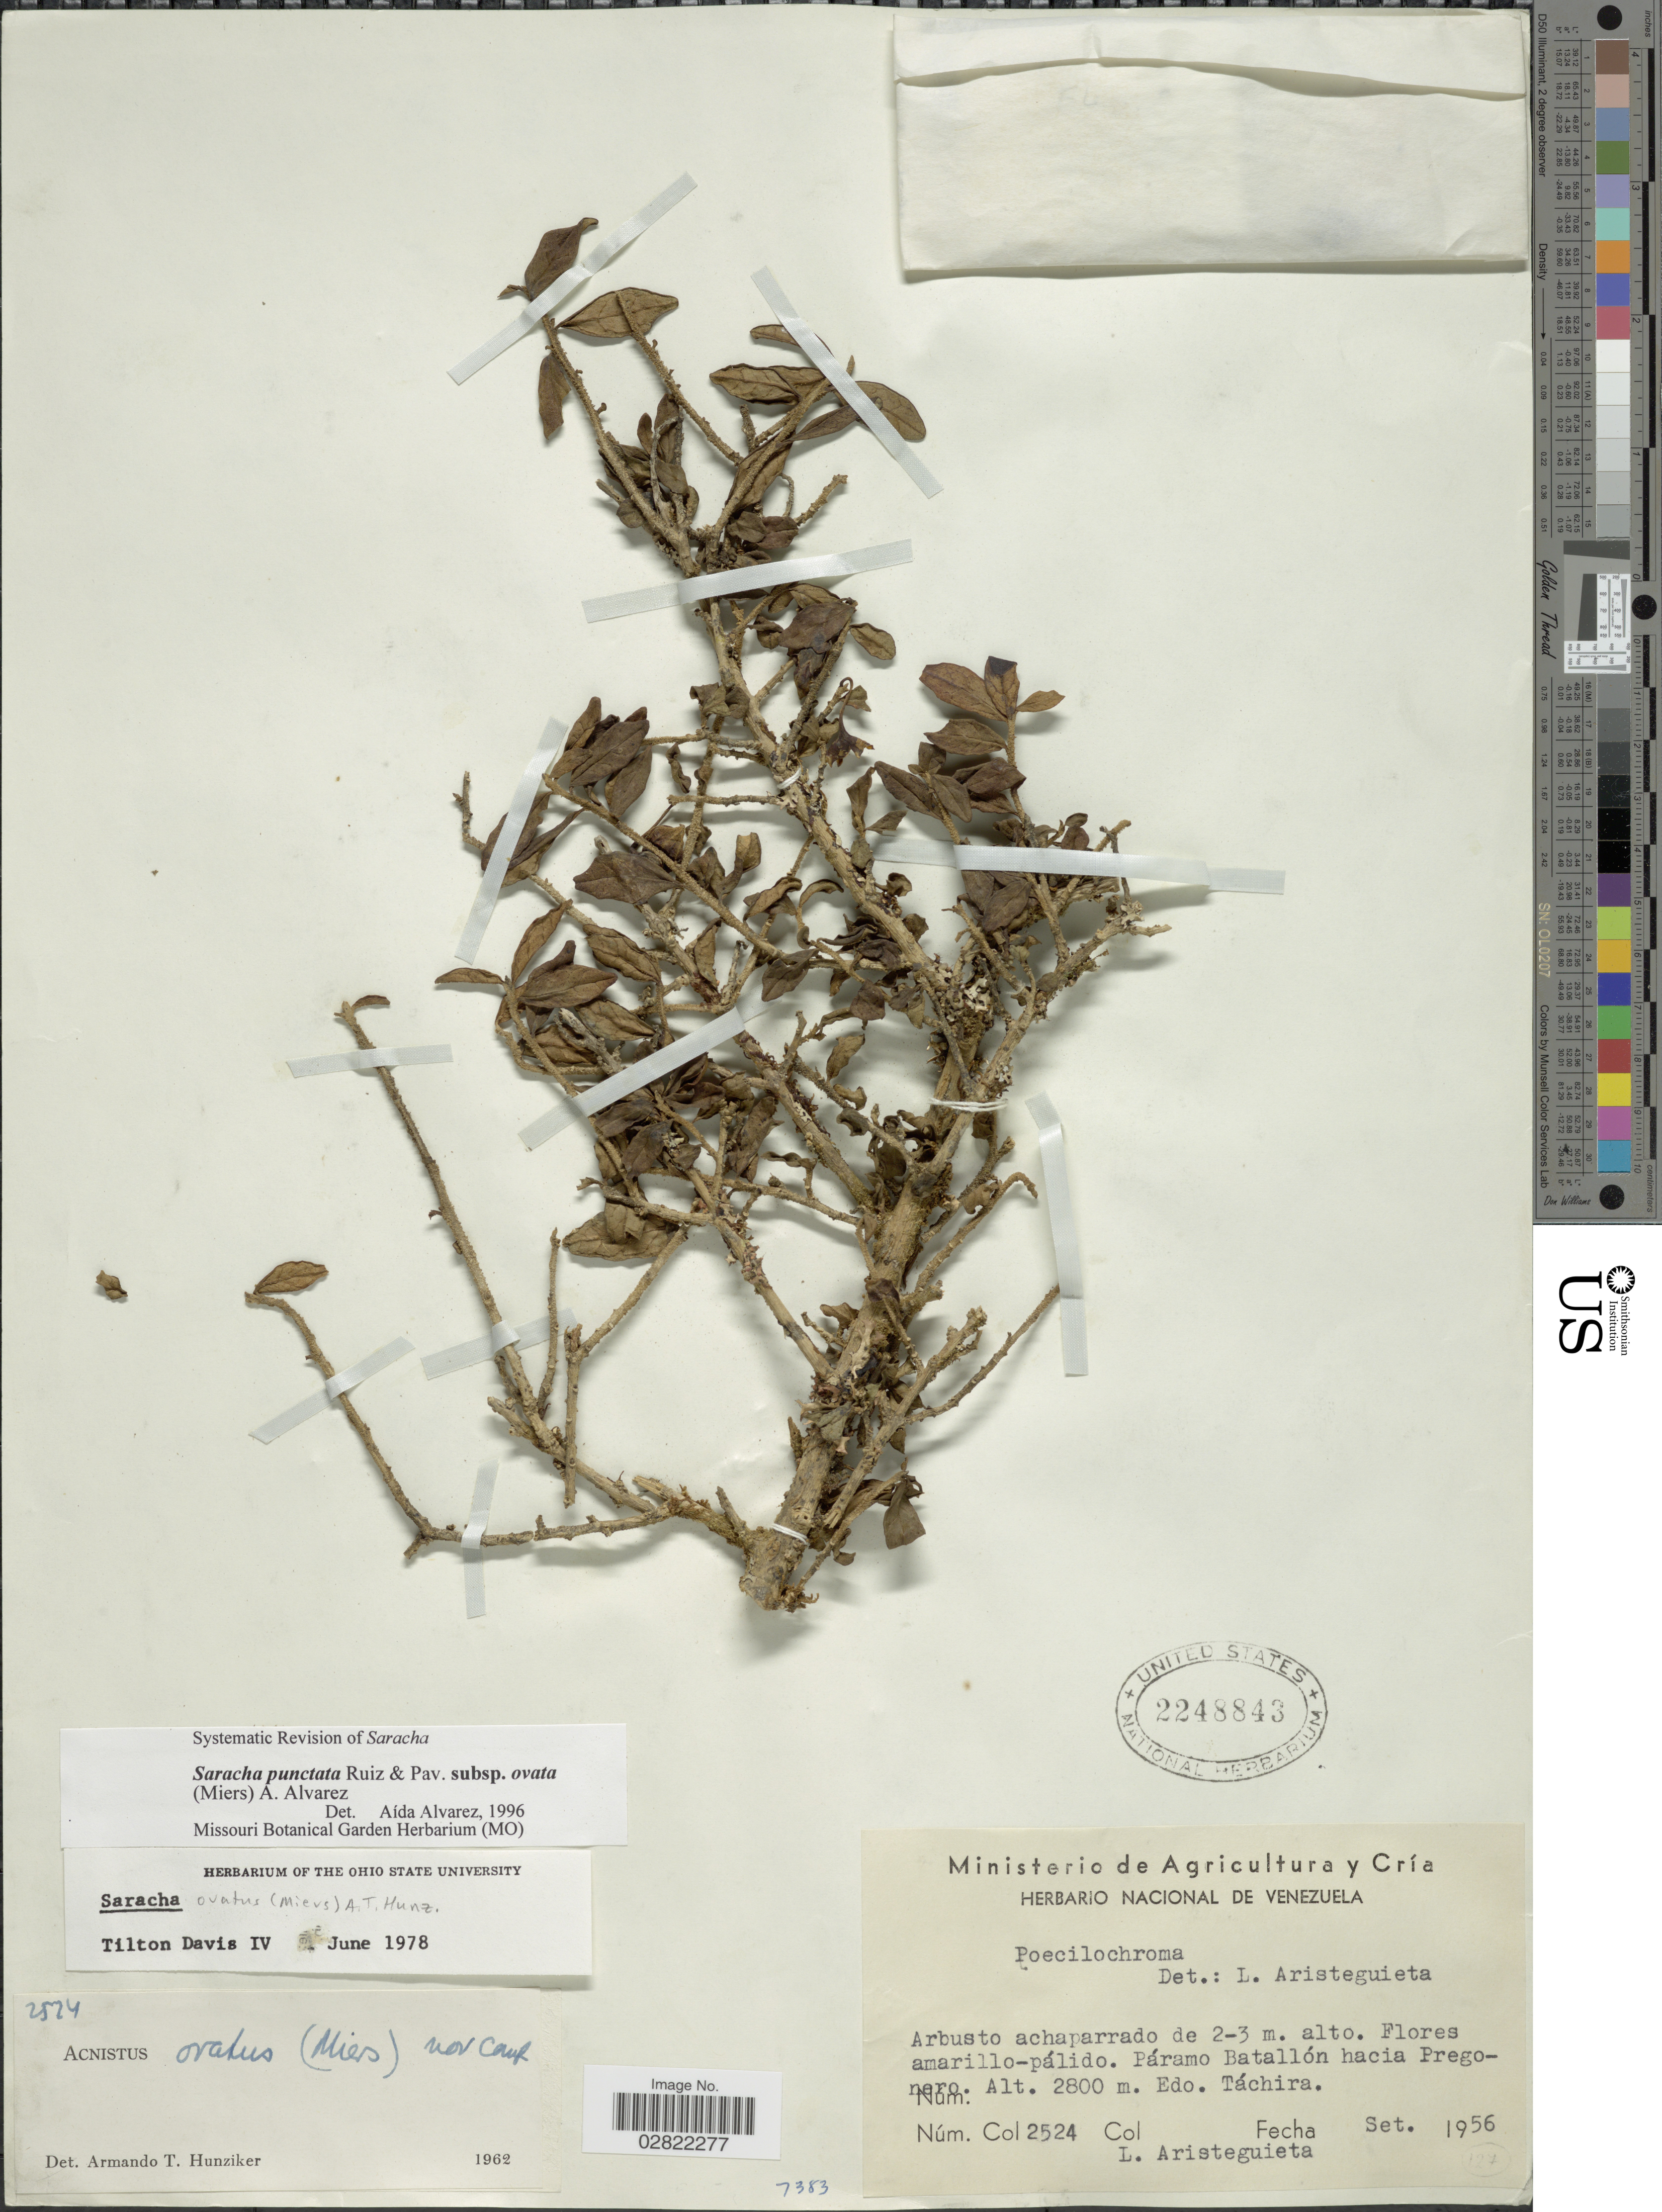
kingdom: Plantae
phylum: Tracheophyta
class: Magnoliopsida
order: Solanales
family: Solanaceae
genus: Saracha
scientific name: Saracha ovata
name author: (Miers) Hunz.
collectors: L. Aristeguieta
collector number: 2524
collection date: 1956-09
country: Venezuela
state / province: Tachira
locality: Páramo Batallòn hacia Pregonero, Edo. Táchira.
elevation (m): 2800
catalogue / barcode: US 2248843